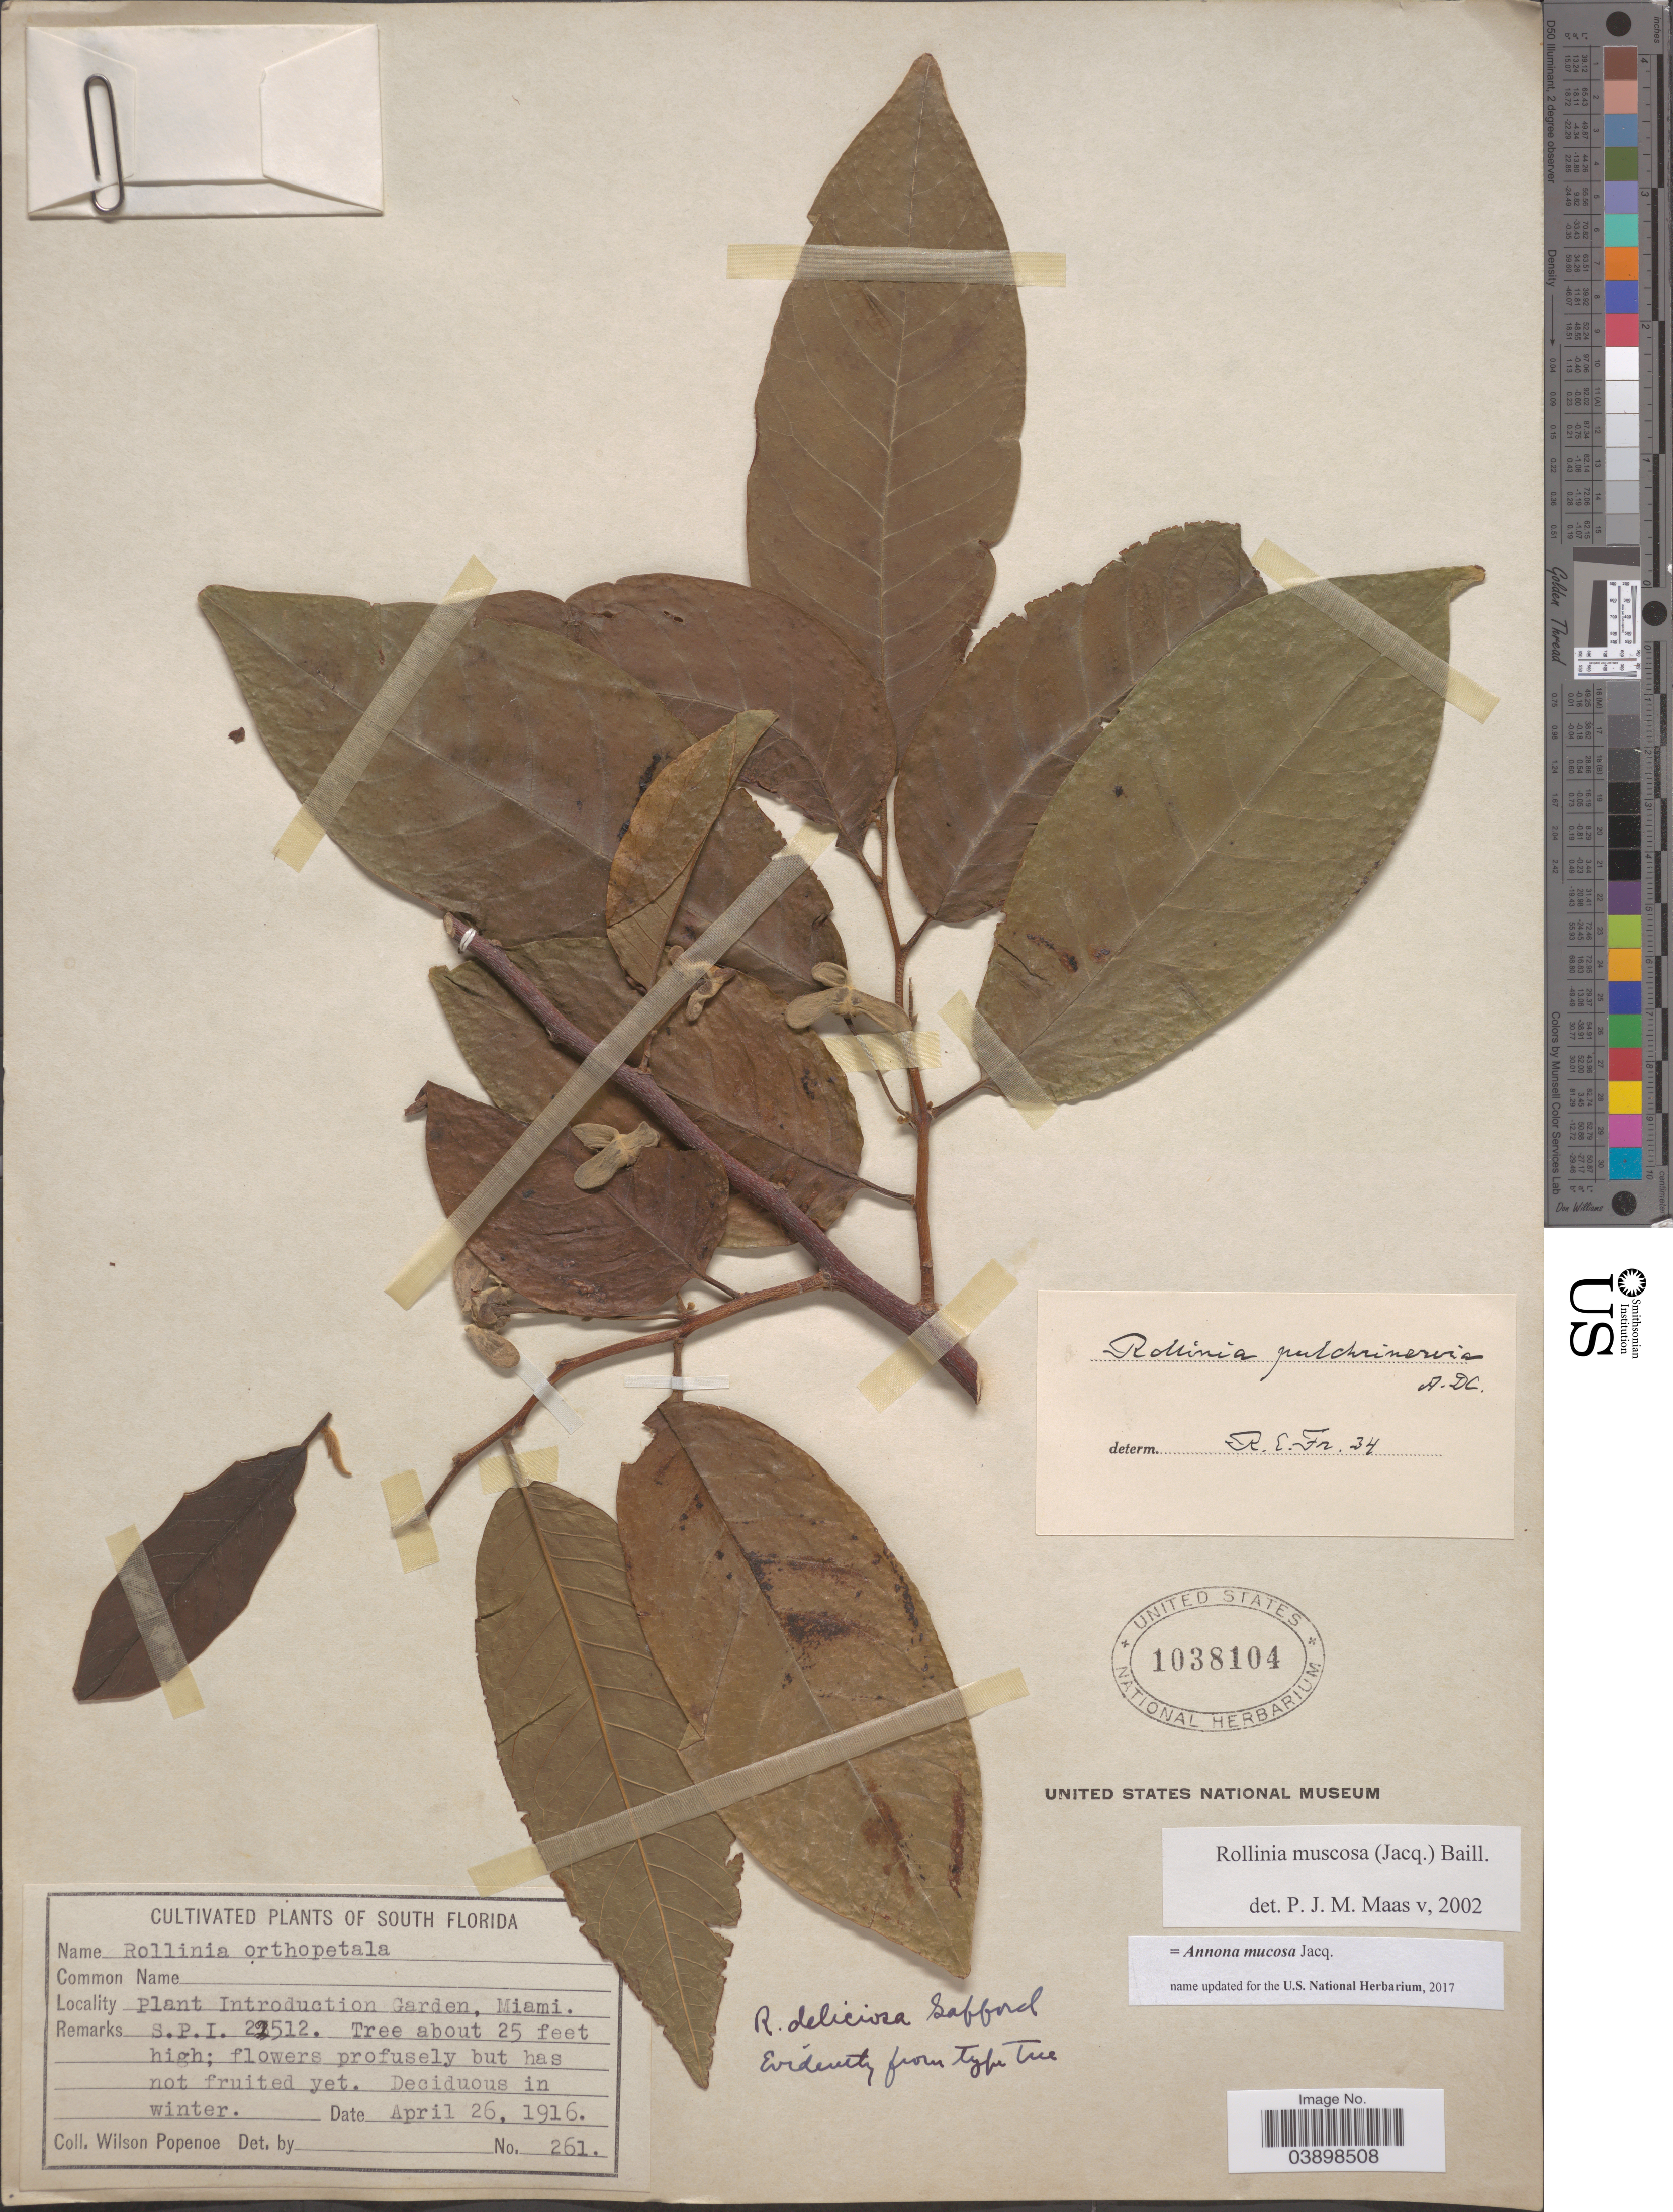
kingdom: Plantae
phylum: Tracheophyta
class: Magnoliopsida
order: Magnoliales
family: Annonaceae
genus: Annona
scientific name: Annona mucosa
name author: Jacq.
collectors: F. Popenoe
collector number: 261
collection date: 1916-04-26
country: United States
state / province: Florida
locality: South Florida. Plant Introduction Garden, Miami.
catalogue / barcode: US 1038104